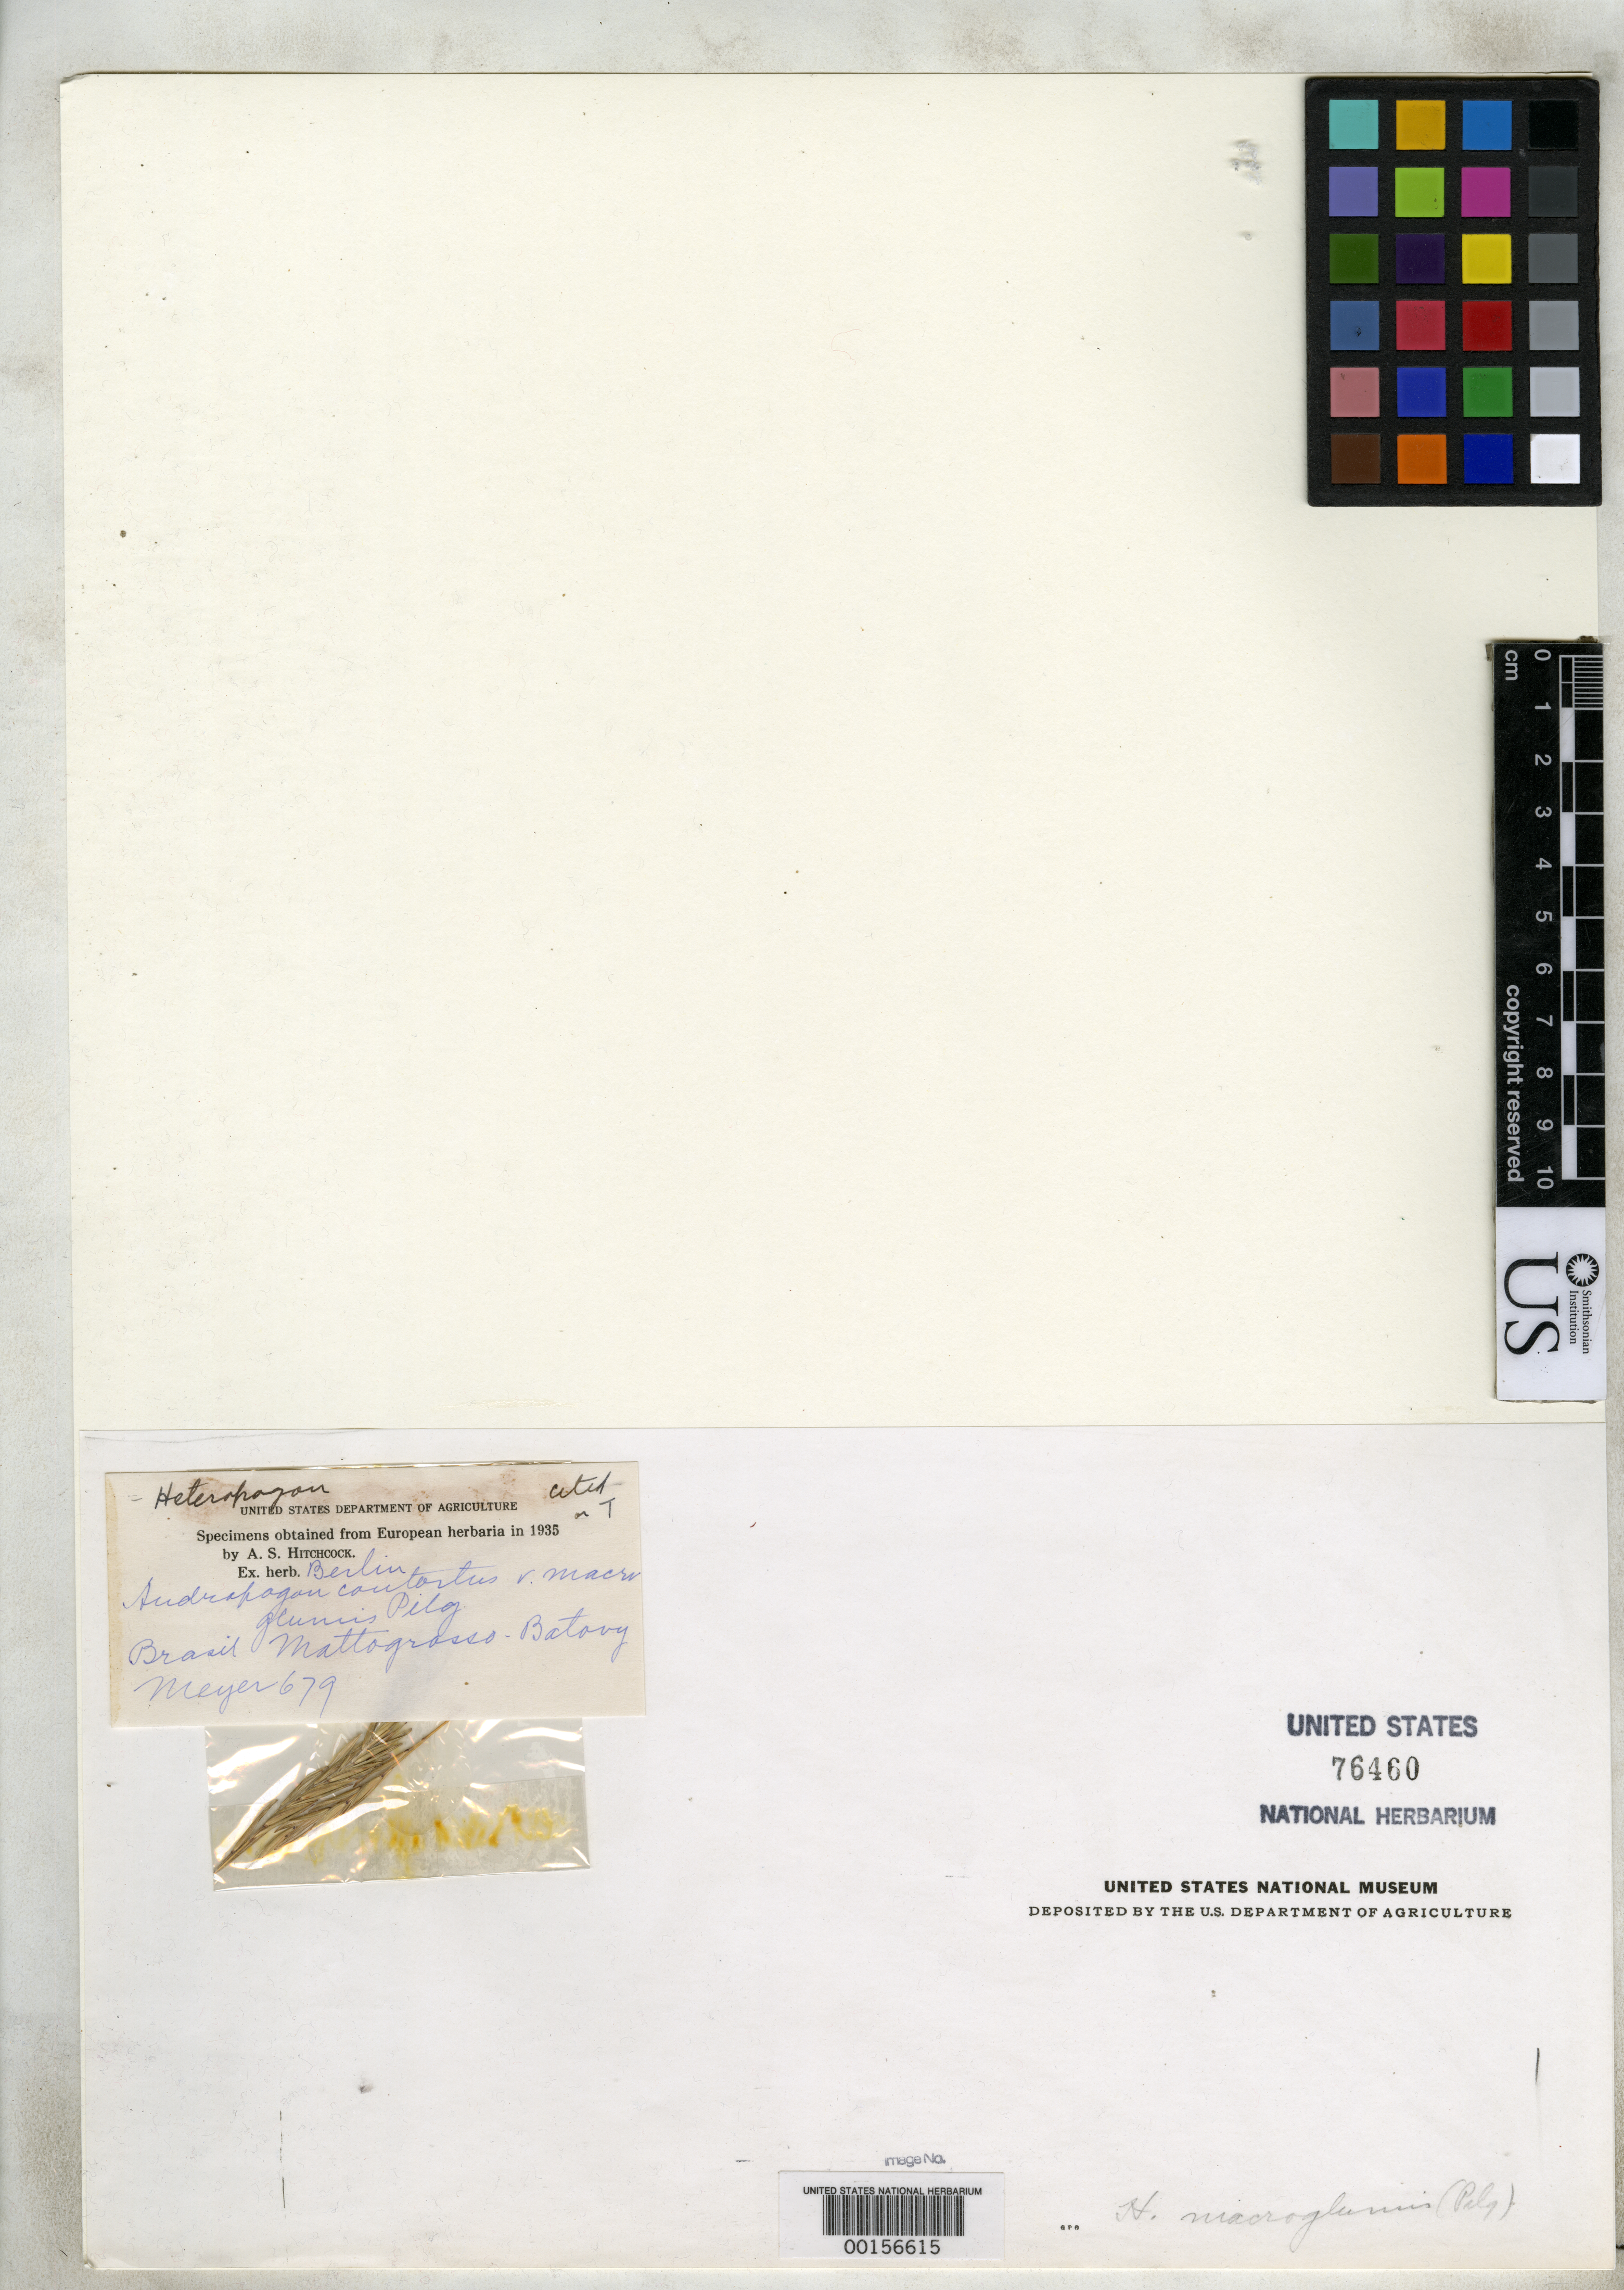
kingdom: Plantae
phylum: Tracheophyta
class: Liliopsida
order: Poales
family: Poaceae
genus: Andropogon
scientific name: Andropogon contortus var. macroglumis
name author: Pilg.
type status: Type Fragment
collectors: H. Meyer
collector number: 679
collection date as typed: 1899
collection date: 1899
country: Brazil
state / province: Mato Grosso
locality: Batovy.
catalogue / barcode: US 76460